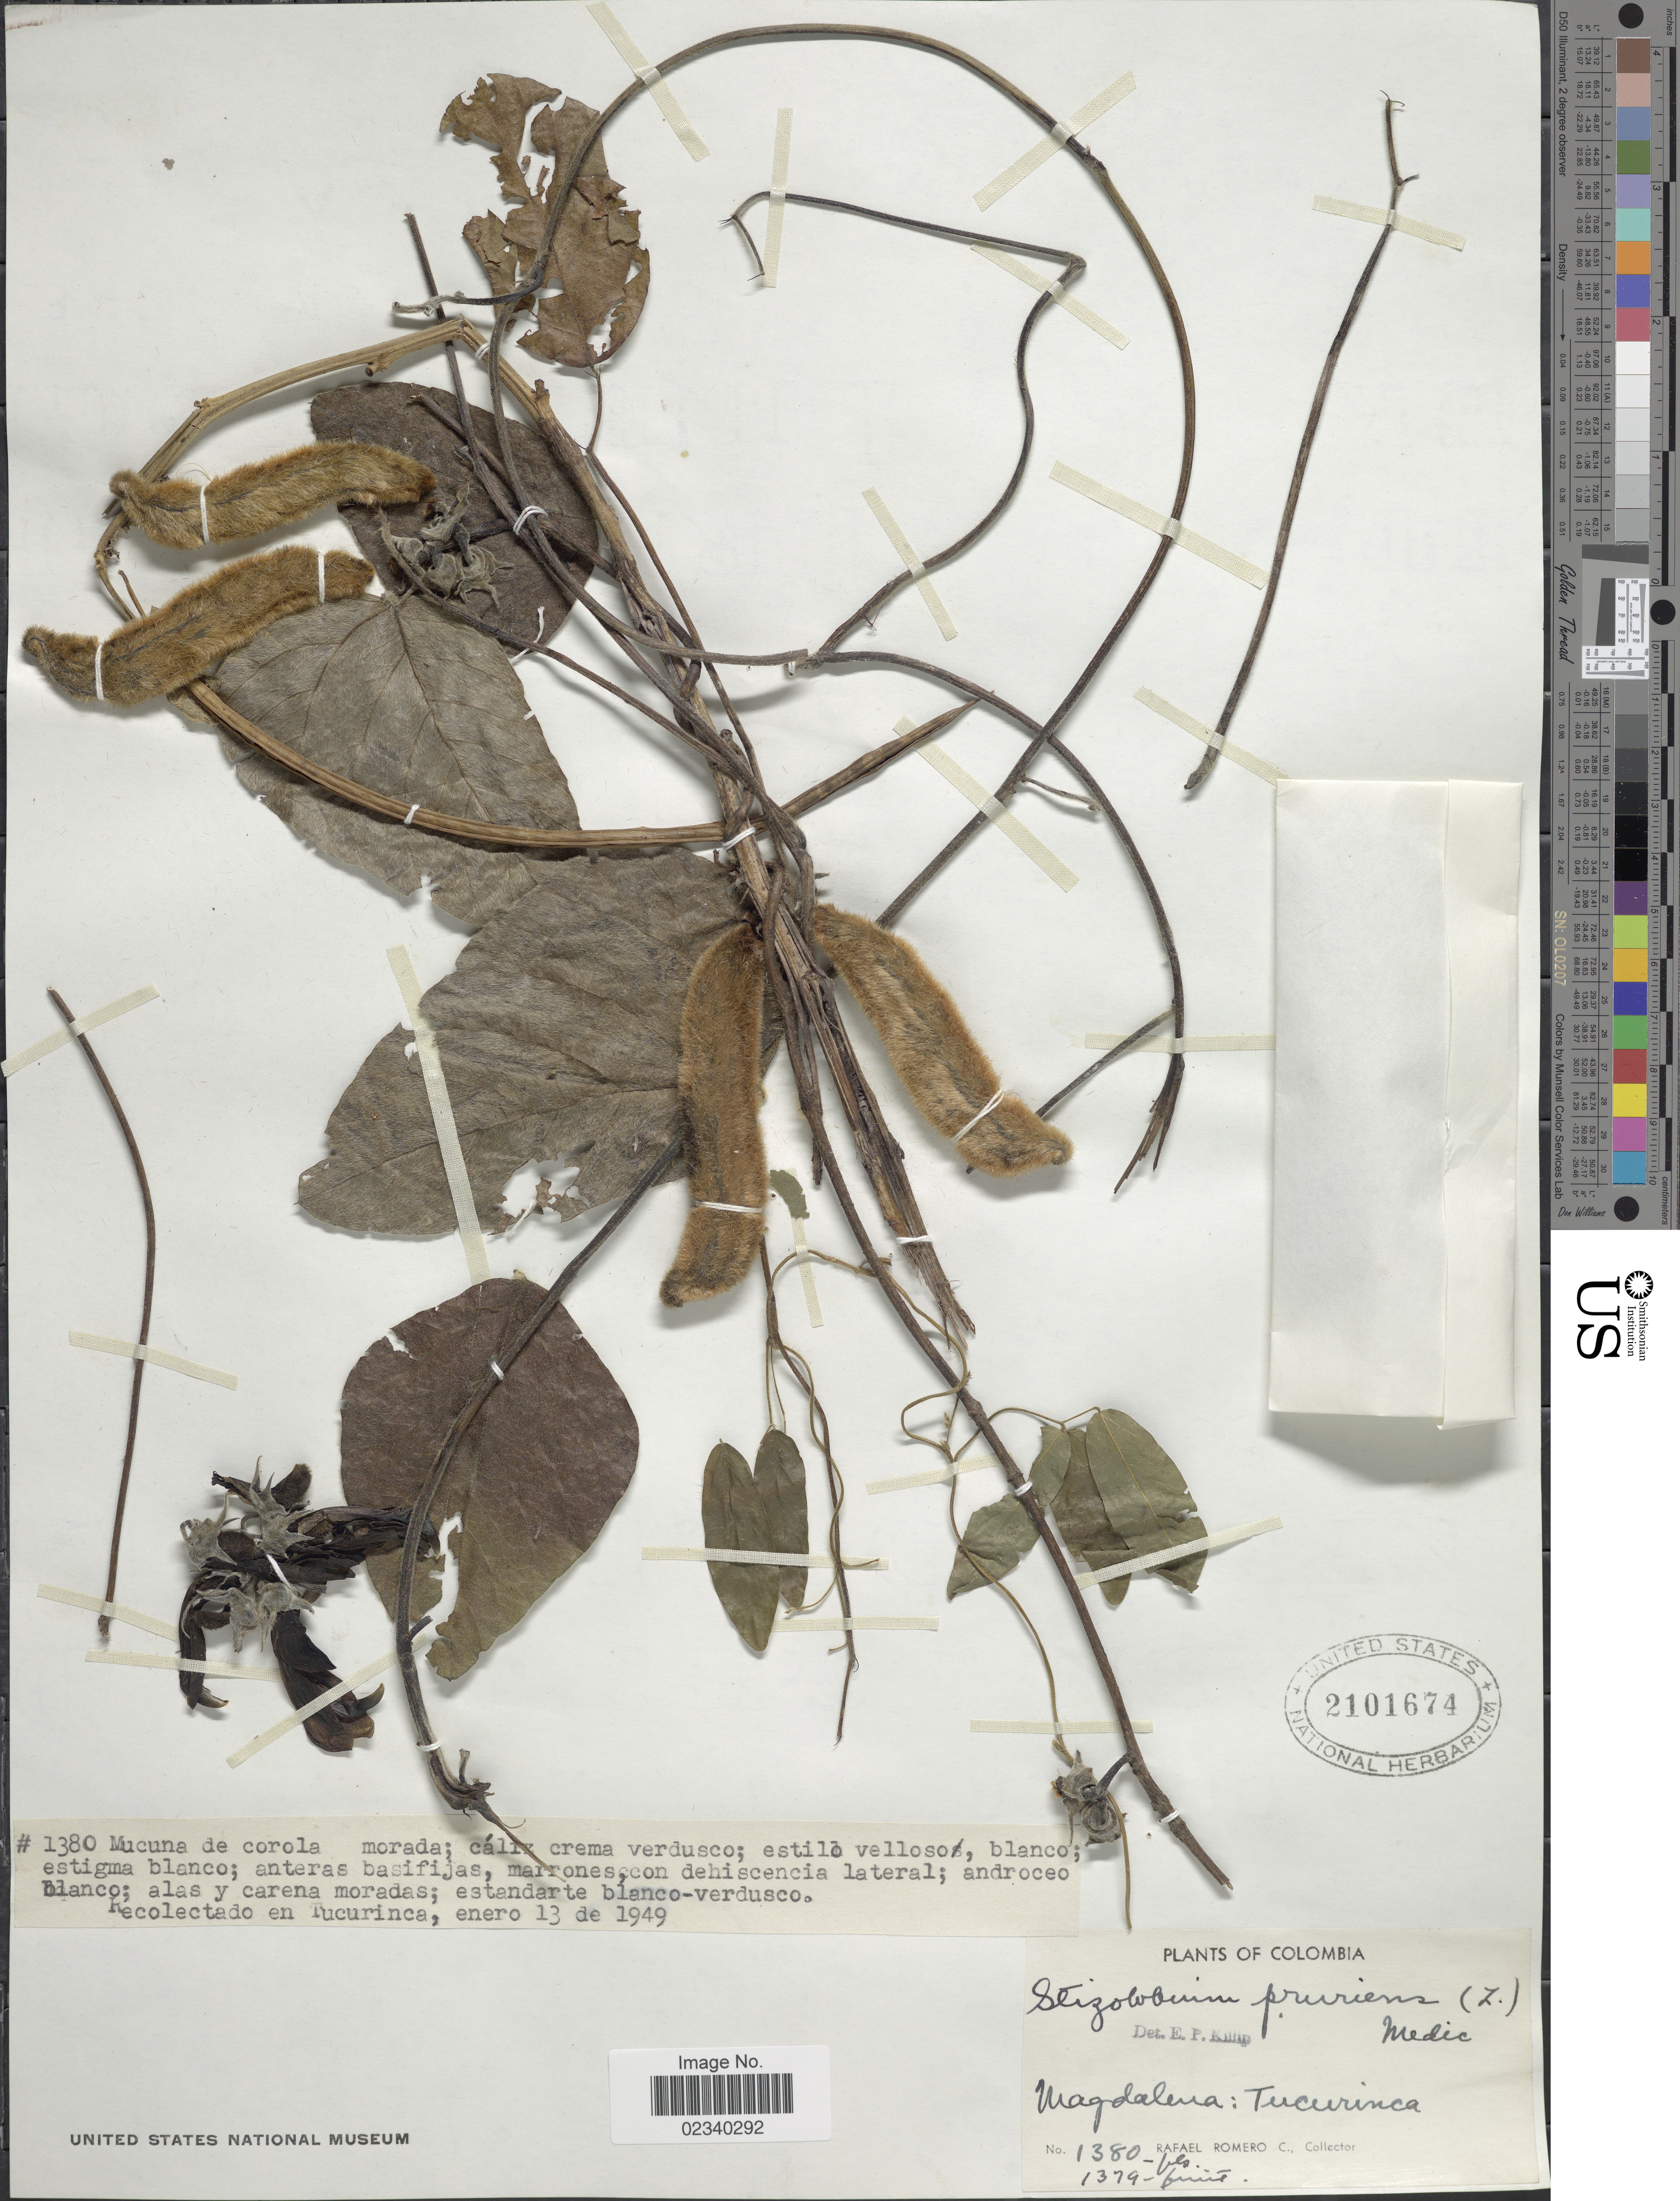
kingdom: Plantae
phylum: Tracheophyta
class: Magnoliopsida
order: Fabales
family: Fabaceae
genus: Mucuna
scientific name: Mucuna pruriens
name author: (L.) DC.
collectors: R. Romero Castañeda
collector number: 1380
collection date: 1949-01-13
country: Colombia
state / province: Magdalena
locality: Tucurinca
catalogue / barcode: US 2101674